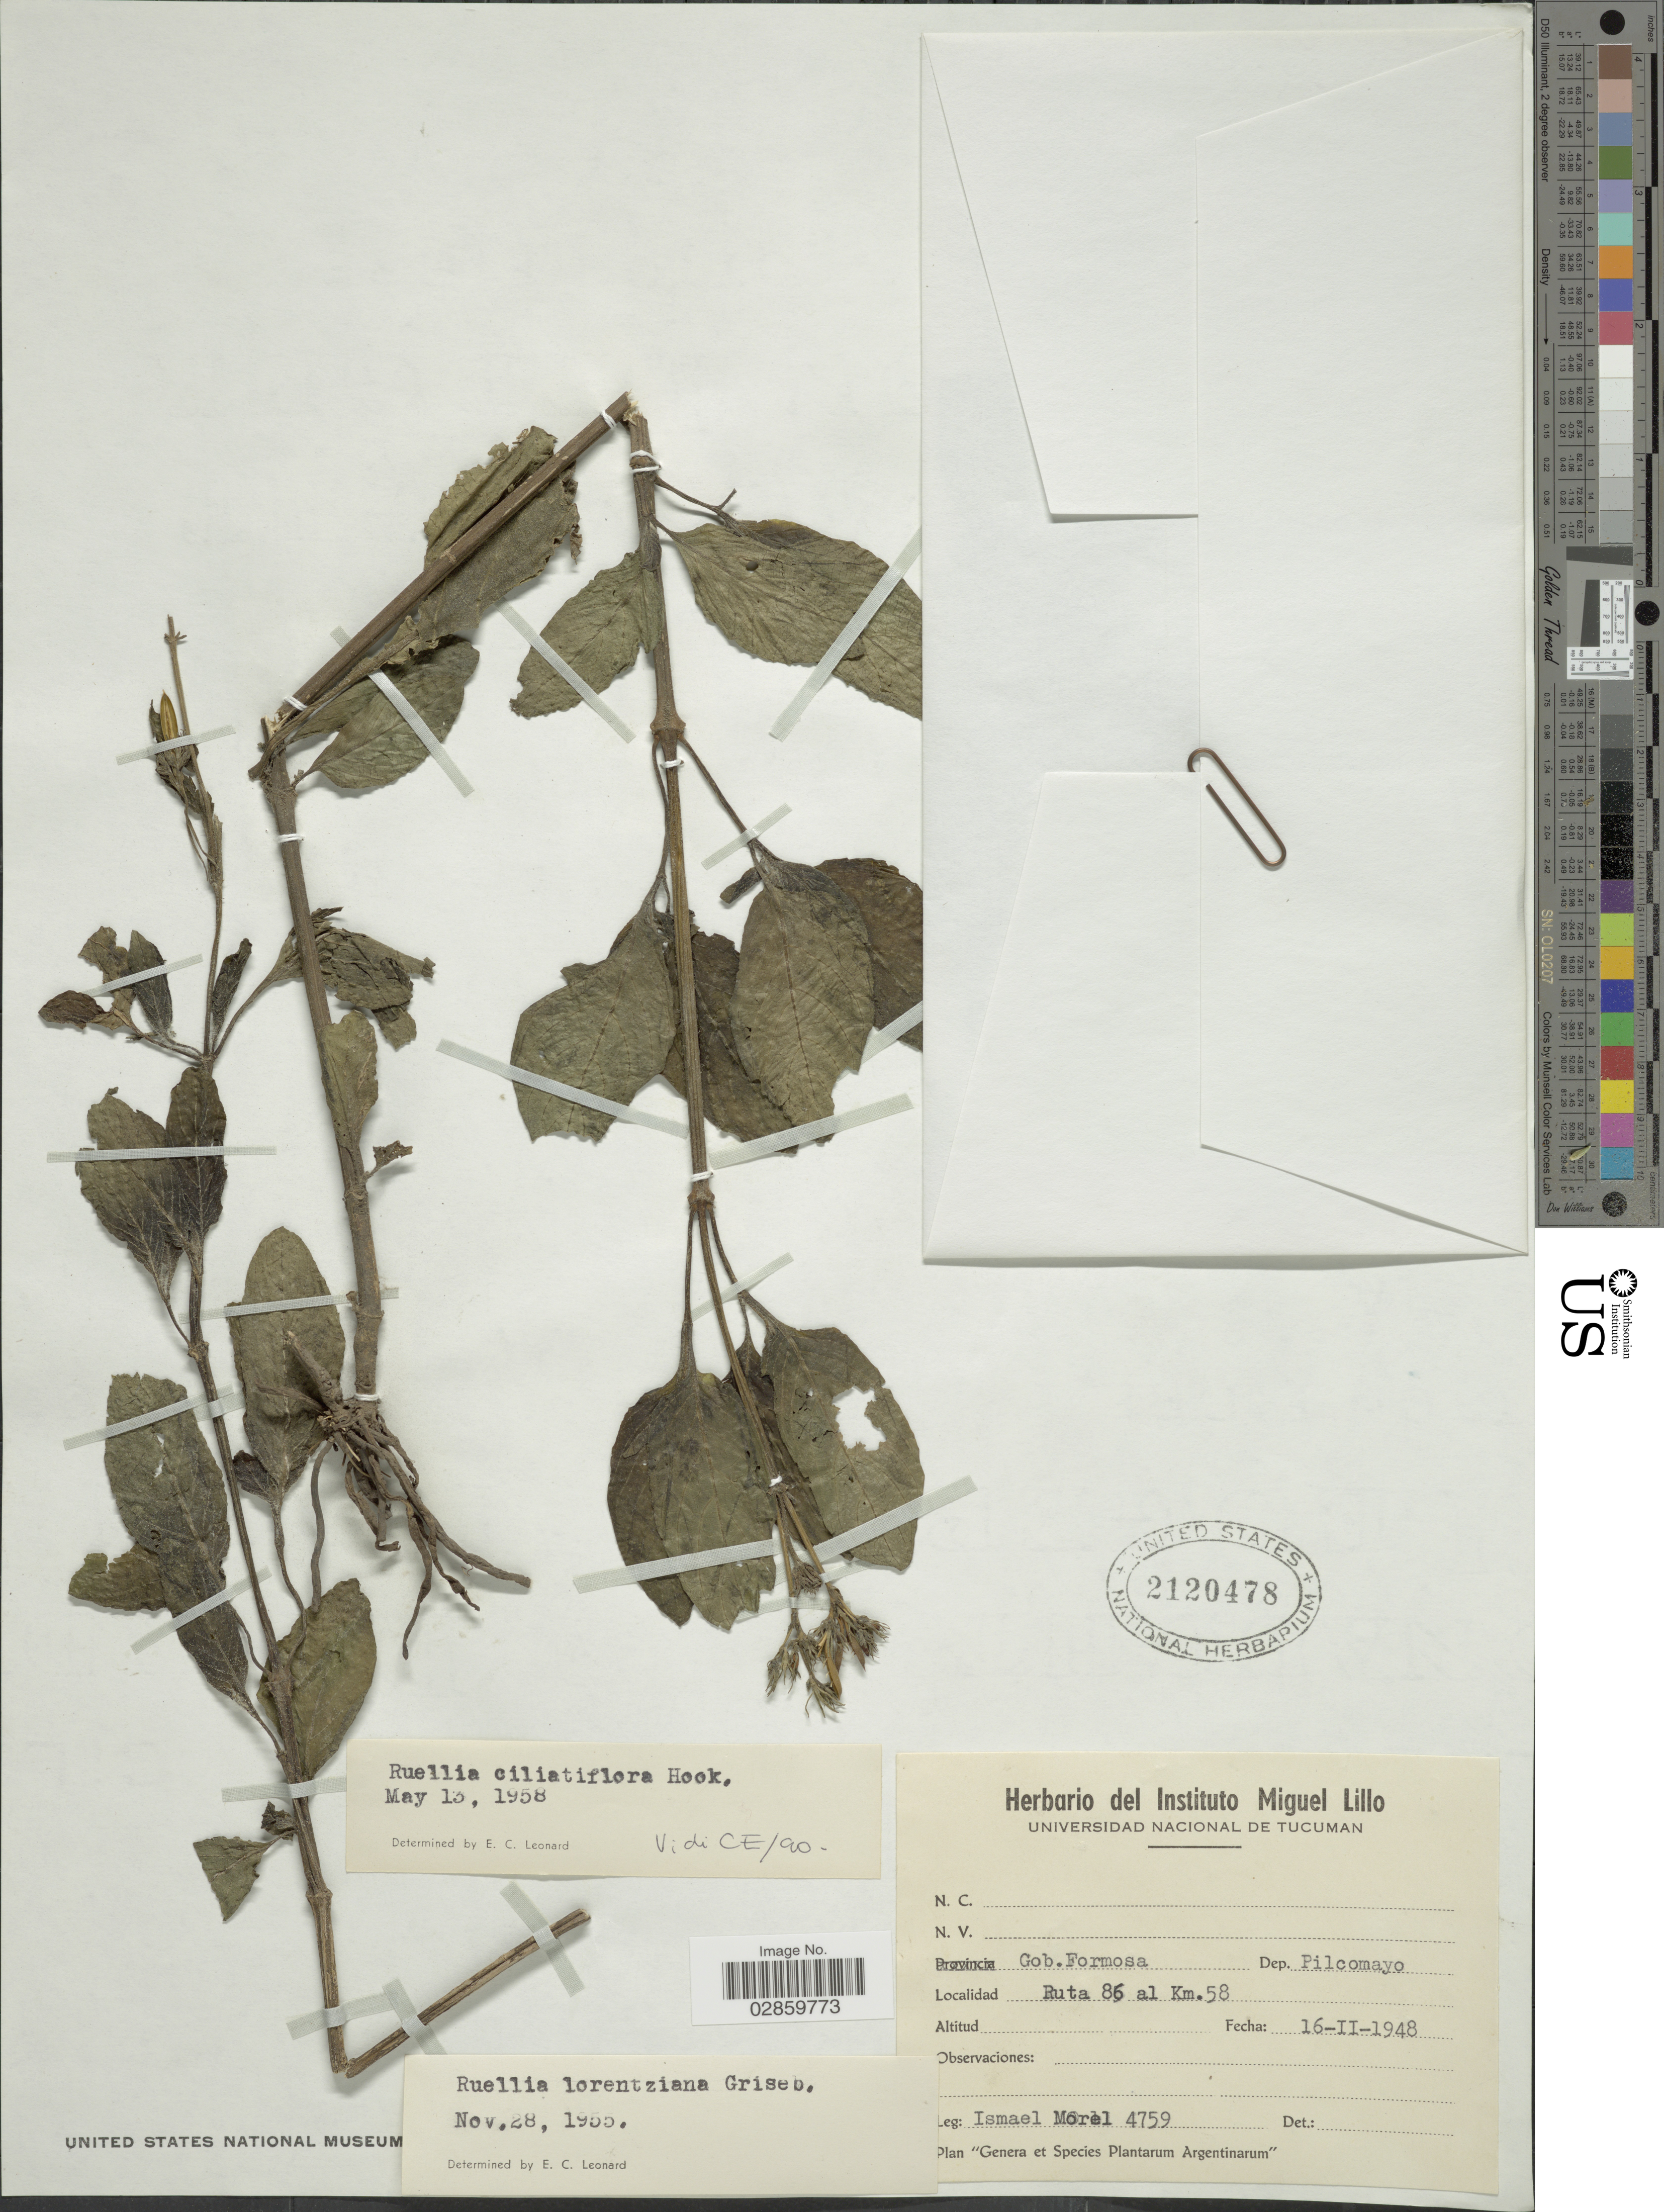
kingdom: Plantae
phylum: Tracheophyta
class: Magnoliopsida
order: Lamiales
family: Acanthaceae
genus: Ruellia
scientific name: Ruellia ciliatiflora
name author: Hook.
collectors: I. Morel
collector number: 4759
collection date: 1948-02-16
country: Argentina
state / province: Formosa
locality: Gob. Formosa. Dep. Pilcomayo. Ruta 86 al Km.58.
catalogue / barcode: US 2120478